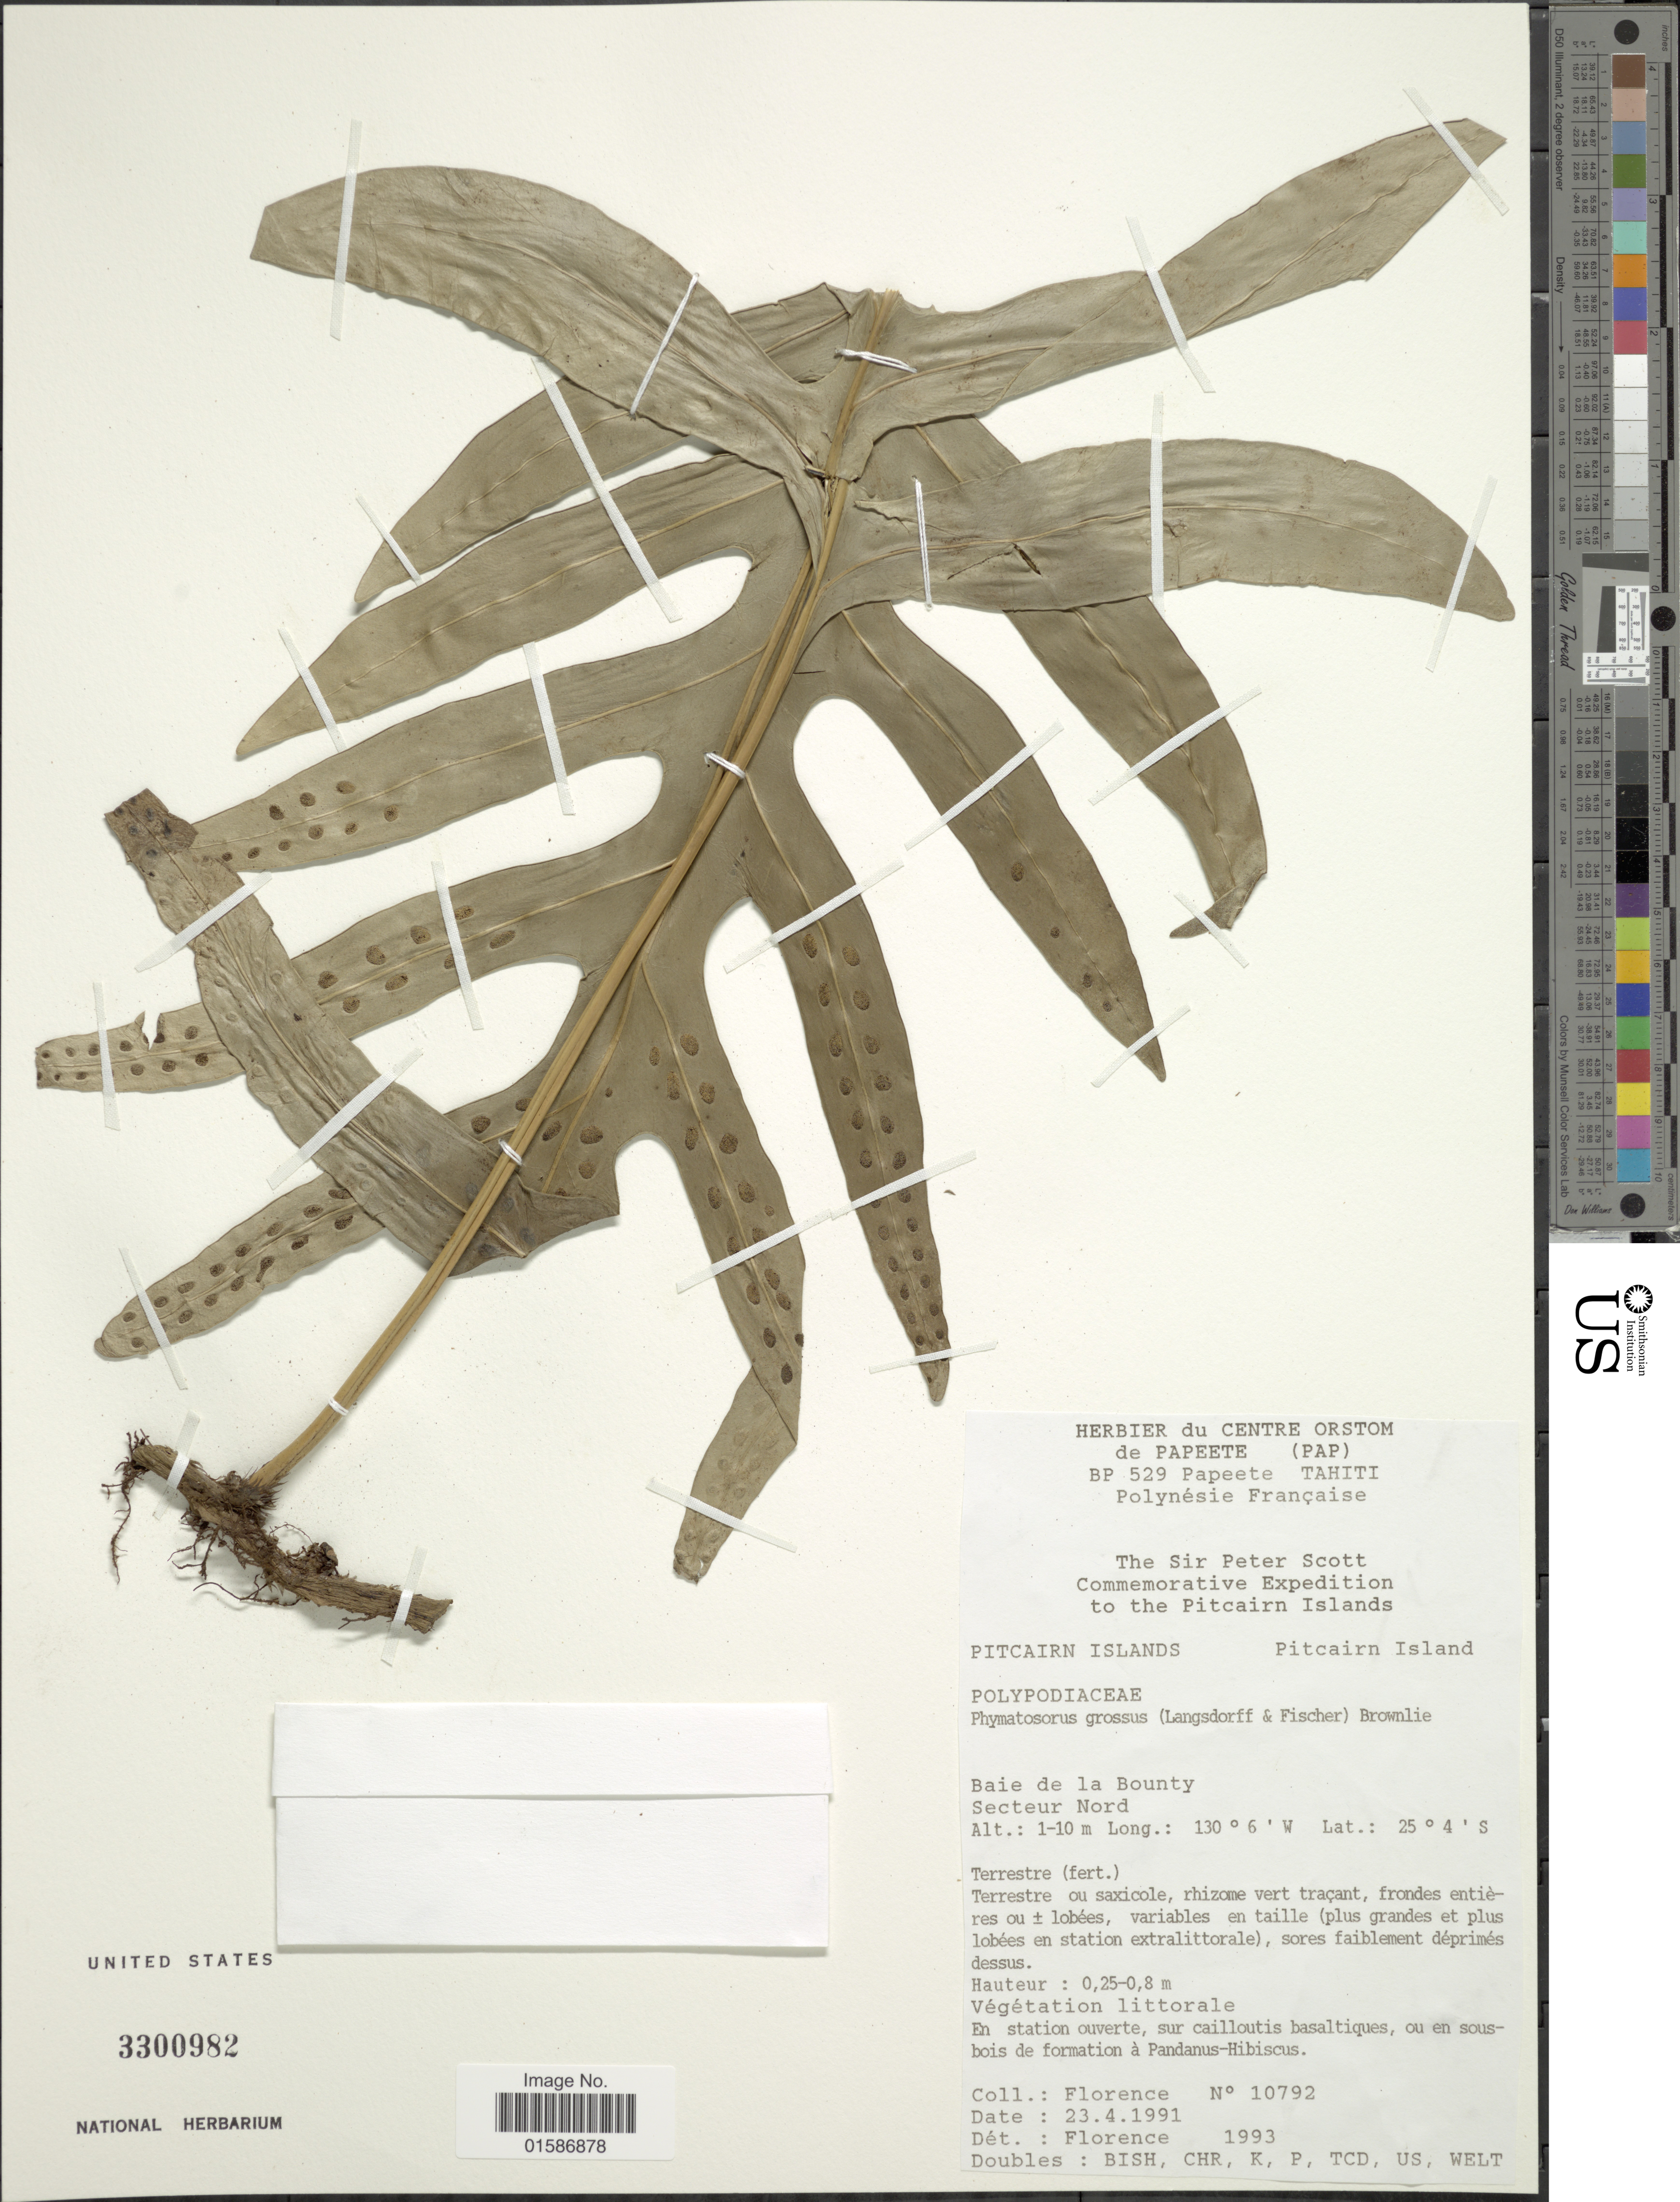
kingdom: Plantae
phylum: Tracheophyta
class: Polypodiopsida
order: Polypodiales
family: Polypodiaceae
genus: Microsorum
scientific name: Microsorum grossum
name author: (Langsd. & Fisch.) S.B. Andrews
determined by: Wagner, W. L., (BOT), Smithsonian Institution - National Museum of Natural History (UNITED STATES)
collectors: -. Florence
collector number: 10792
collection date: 1991-04-23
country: Pitcairn Islands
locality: Baie de la Bounty, Secteur Nord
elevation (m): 1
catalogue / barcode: US 3300982